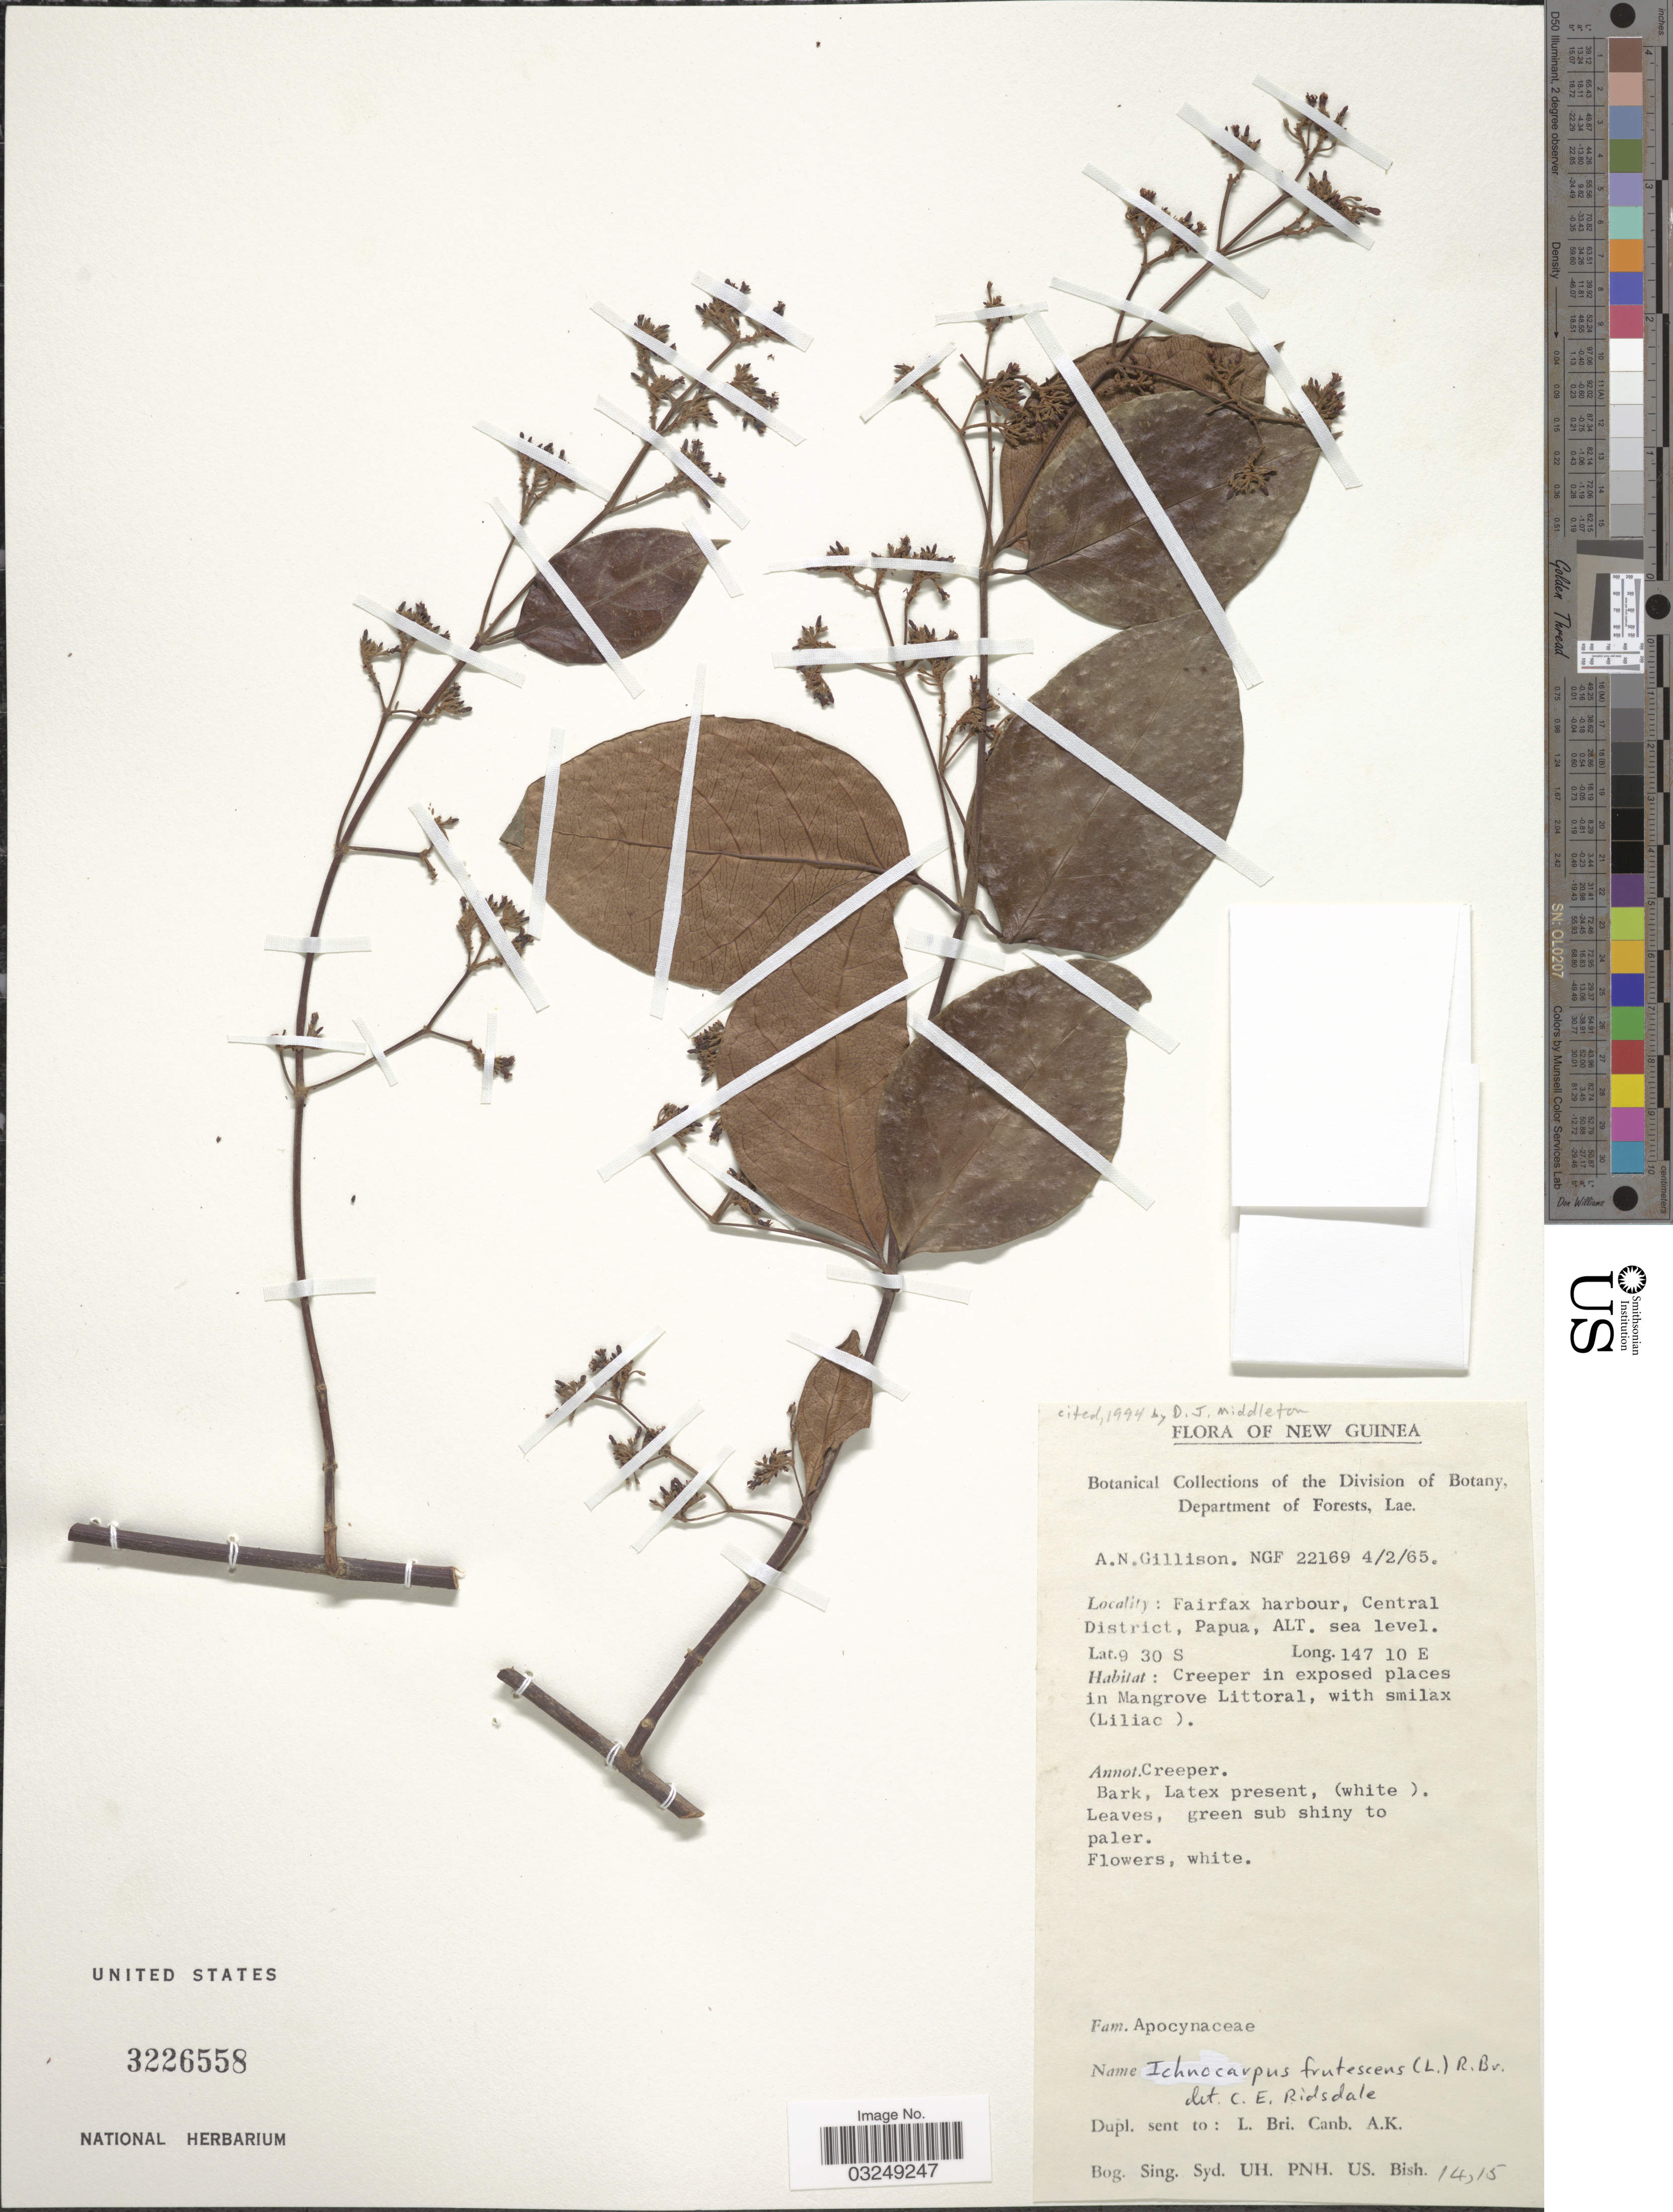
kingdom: Plantae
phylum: Tracheophyta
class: Magnoliopsida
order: Gentianales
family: Apocynaceae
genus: Ichnocarpus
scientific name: Ichnocarpus frutescens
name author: (L.) W.T. Aiton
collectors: A. Gillison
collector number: NGF22169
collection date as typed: Transcribed d/m/y: 4/2/65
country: Papua New Guinea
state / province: Central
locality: New Guinea. Fairfax harbour, Central District.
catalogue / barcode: US 3226558